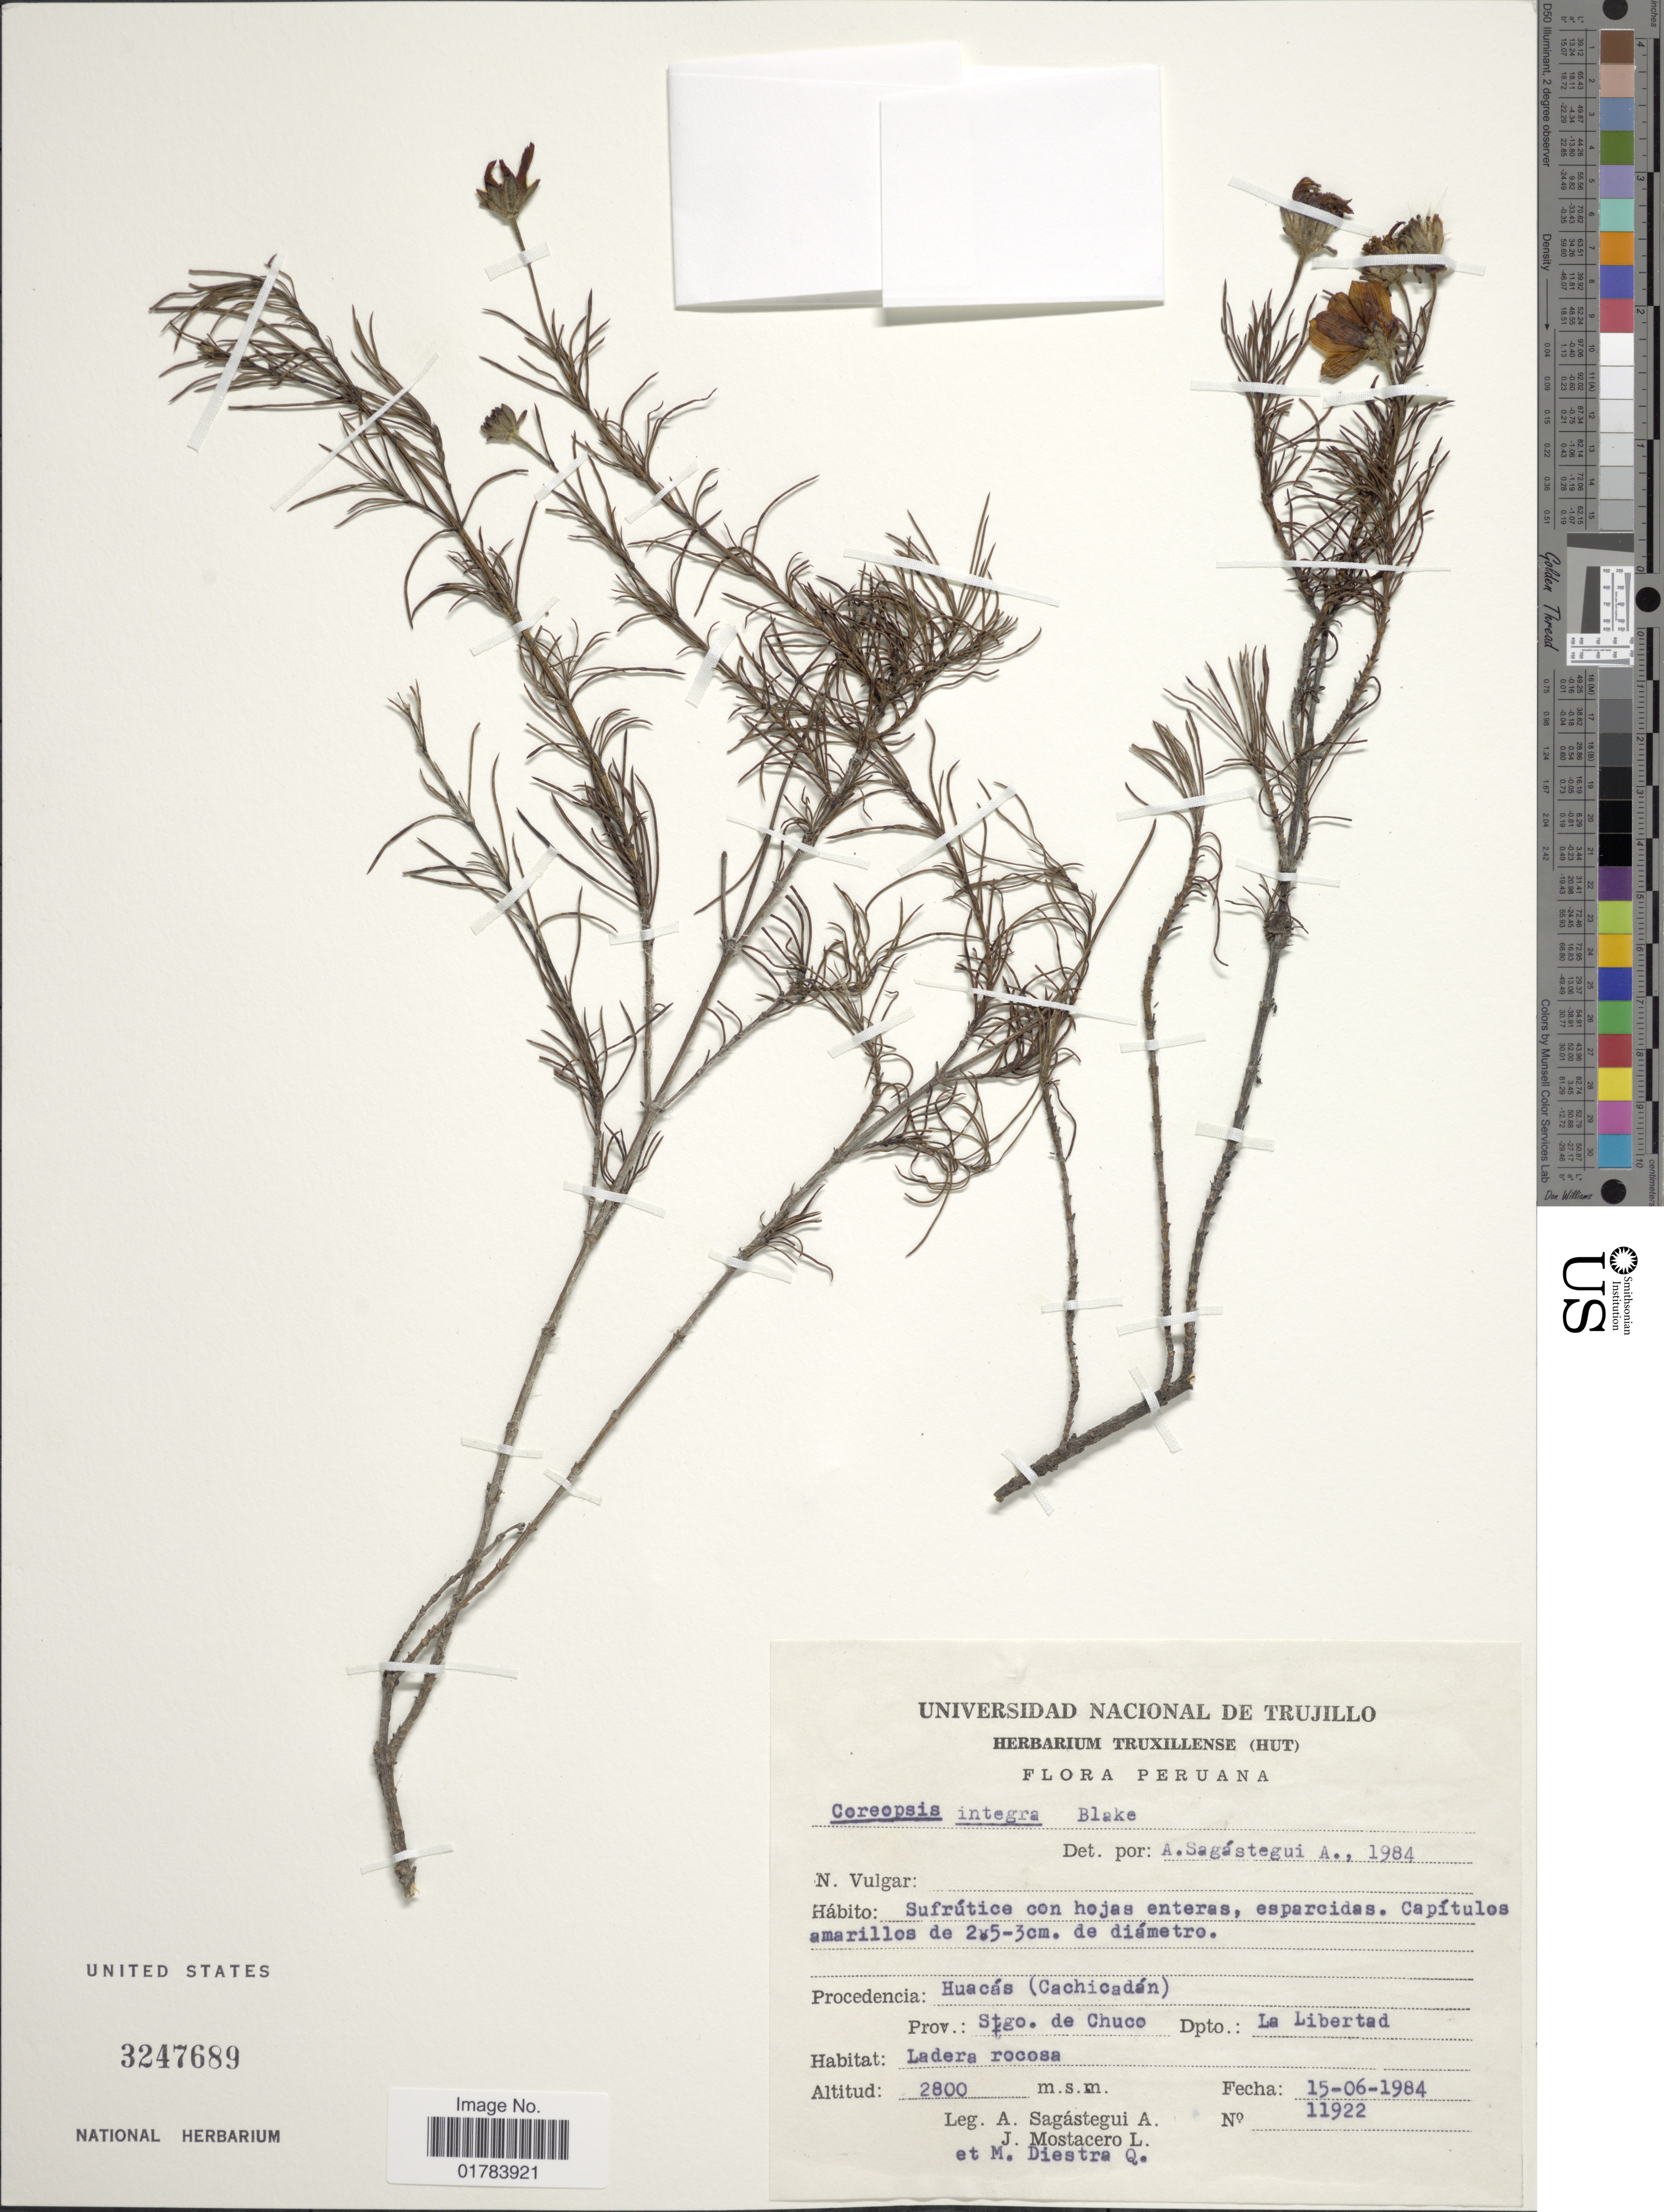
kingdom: Plantae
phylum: Tracheophyta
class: Magnoliopsida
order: Asterales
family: Asteraceae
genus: Coreopsis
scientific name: Coreopsis integra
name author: S.F. Blake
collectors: A. Sagástegui A., J. Mostacero L. & M. Diestra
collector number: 11922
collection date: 1984-06-15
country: Peru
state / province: La Libertad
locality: Procedencia: Huacas (Cachicadan) Prov.: Stgo. de Chuco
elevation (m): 2800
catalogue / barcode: US 3247689